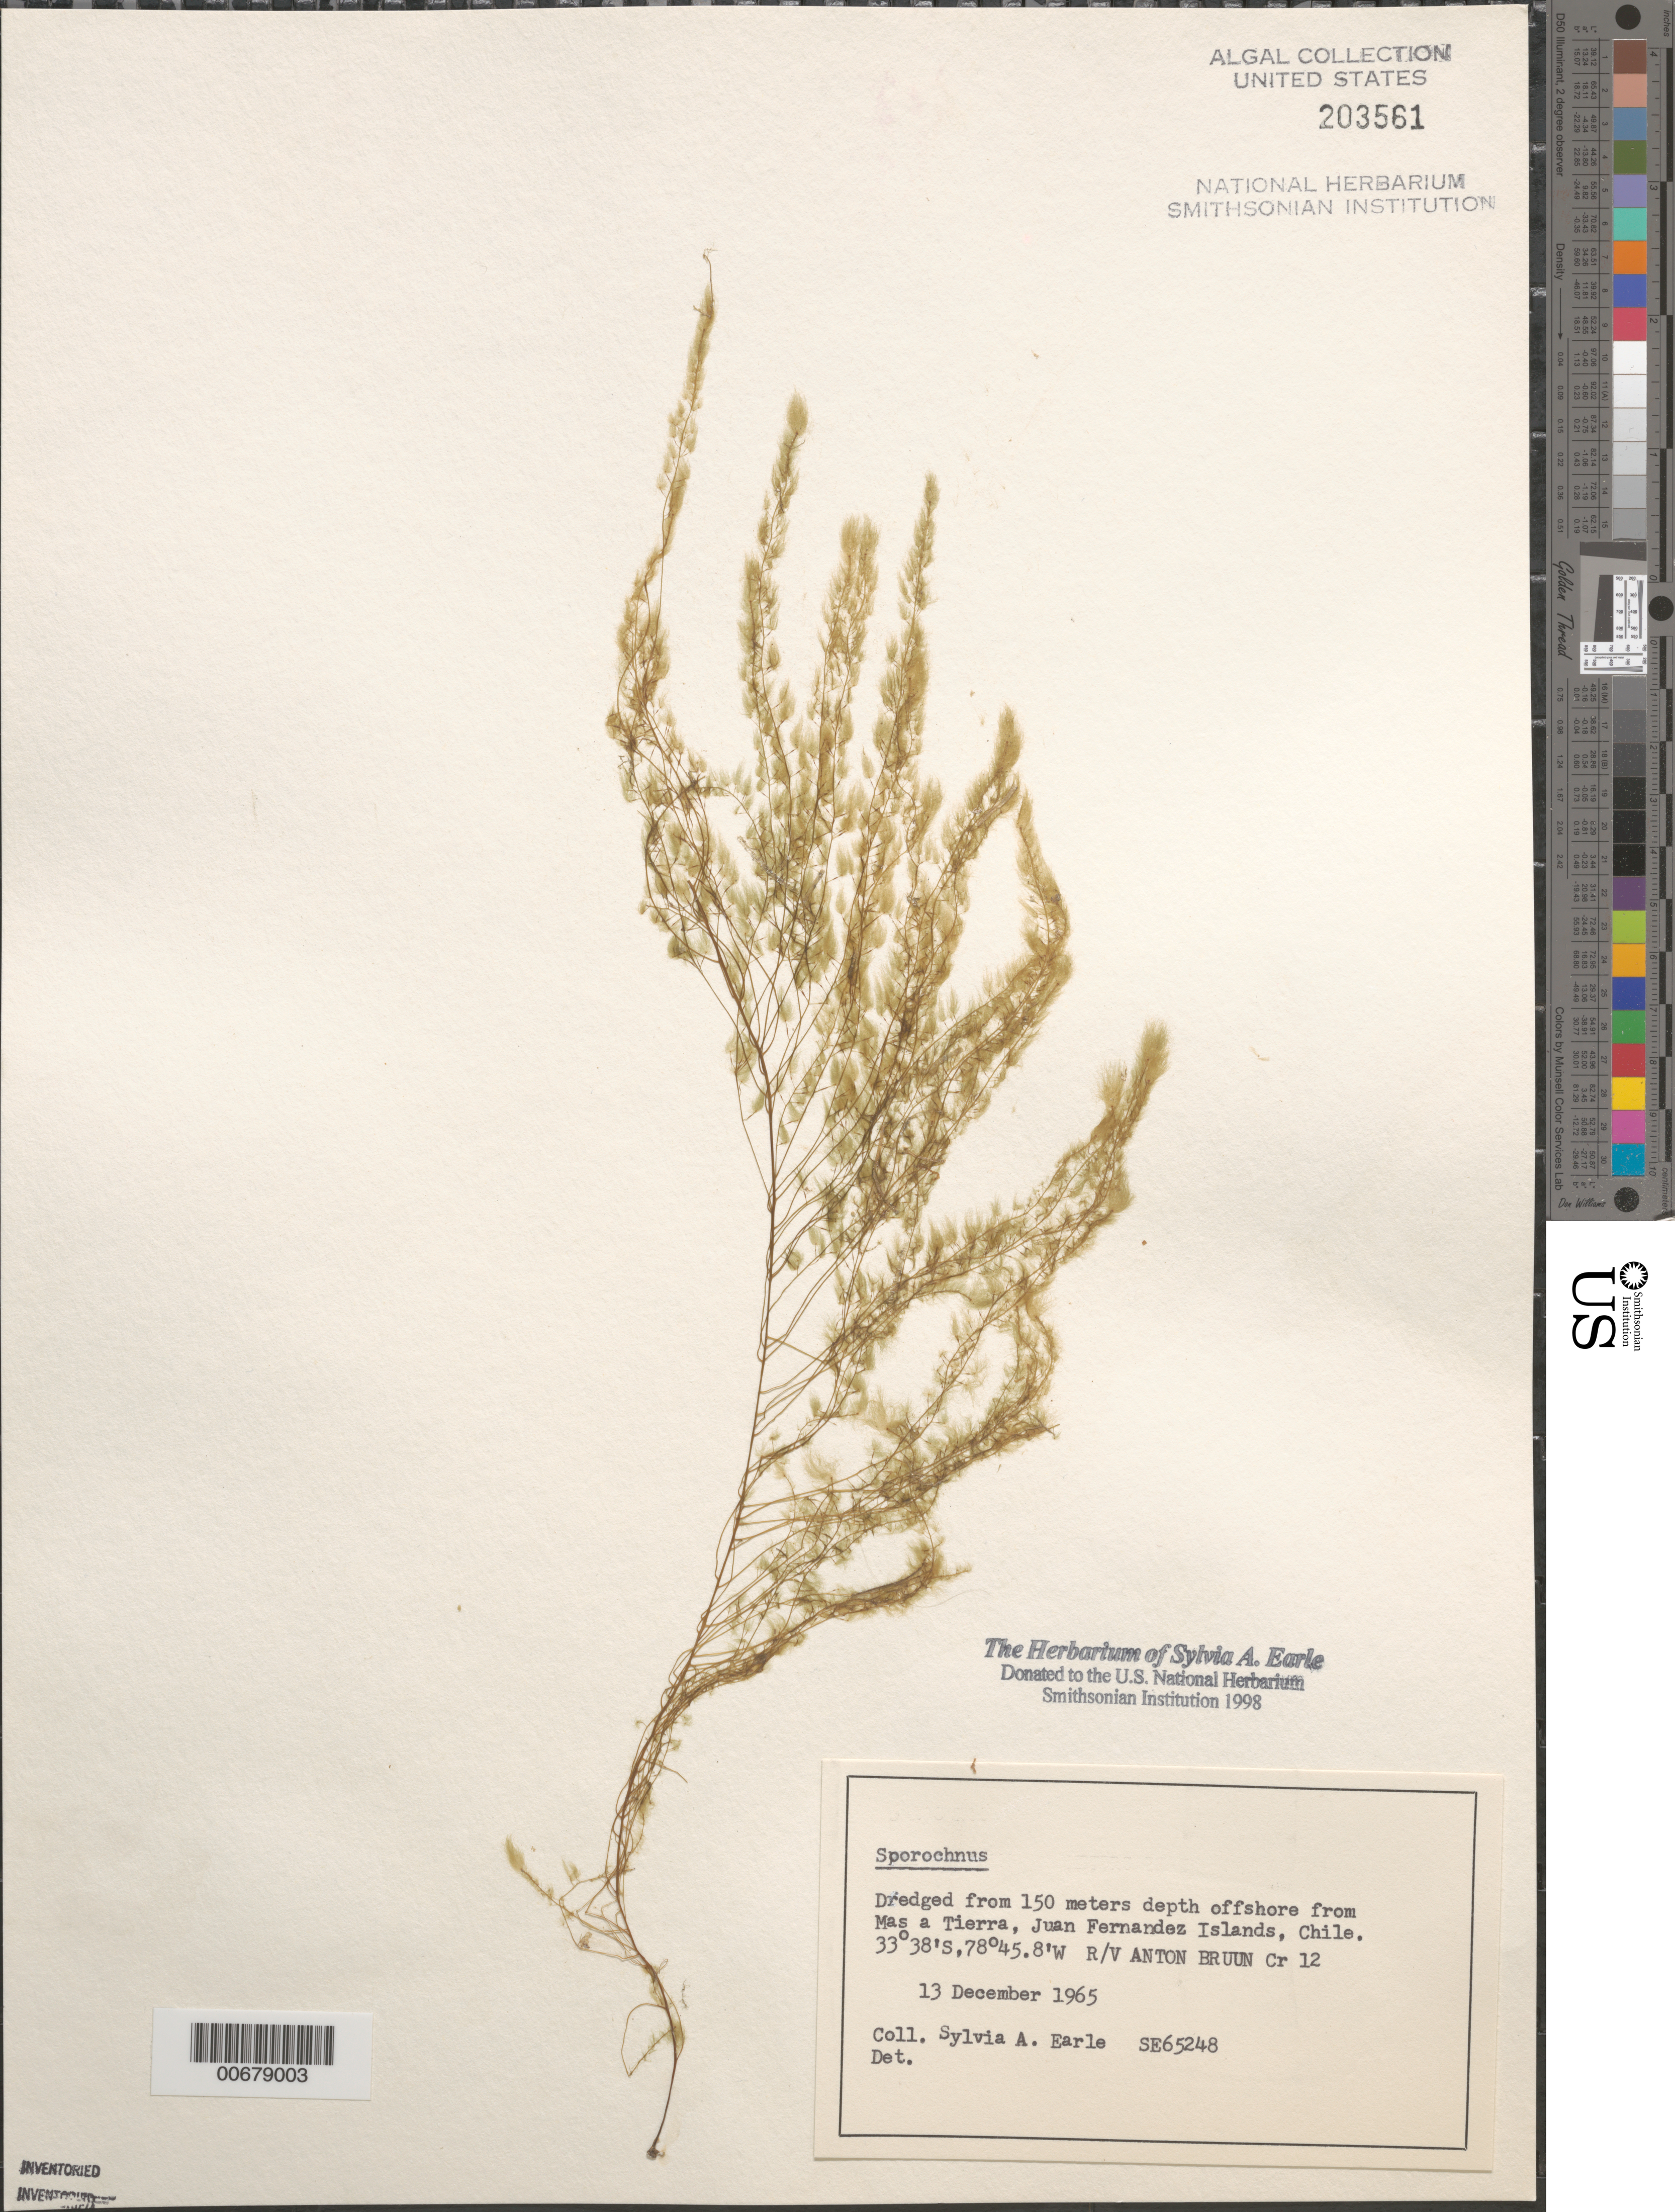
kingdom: Chromista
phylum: Ochrophyta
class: Phaeophyceae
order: Sporochnales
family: Sporochnaceae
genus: Sporochnus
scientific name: Sporochnus sp.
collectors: S. A. Earle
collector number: SE 65248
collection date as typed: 13 Dec 1965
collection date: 1965-12-13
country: Chile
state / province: Valparaíso (V)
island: Isla Más a Tierra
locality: Off Más a Tierra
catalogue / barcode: US 203561